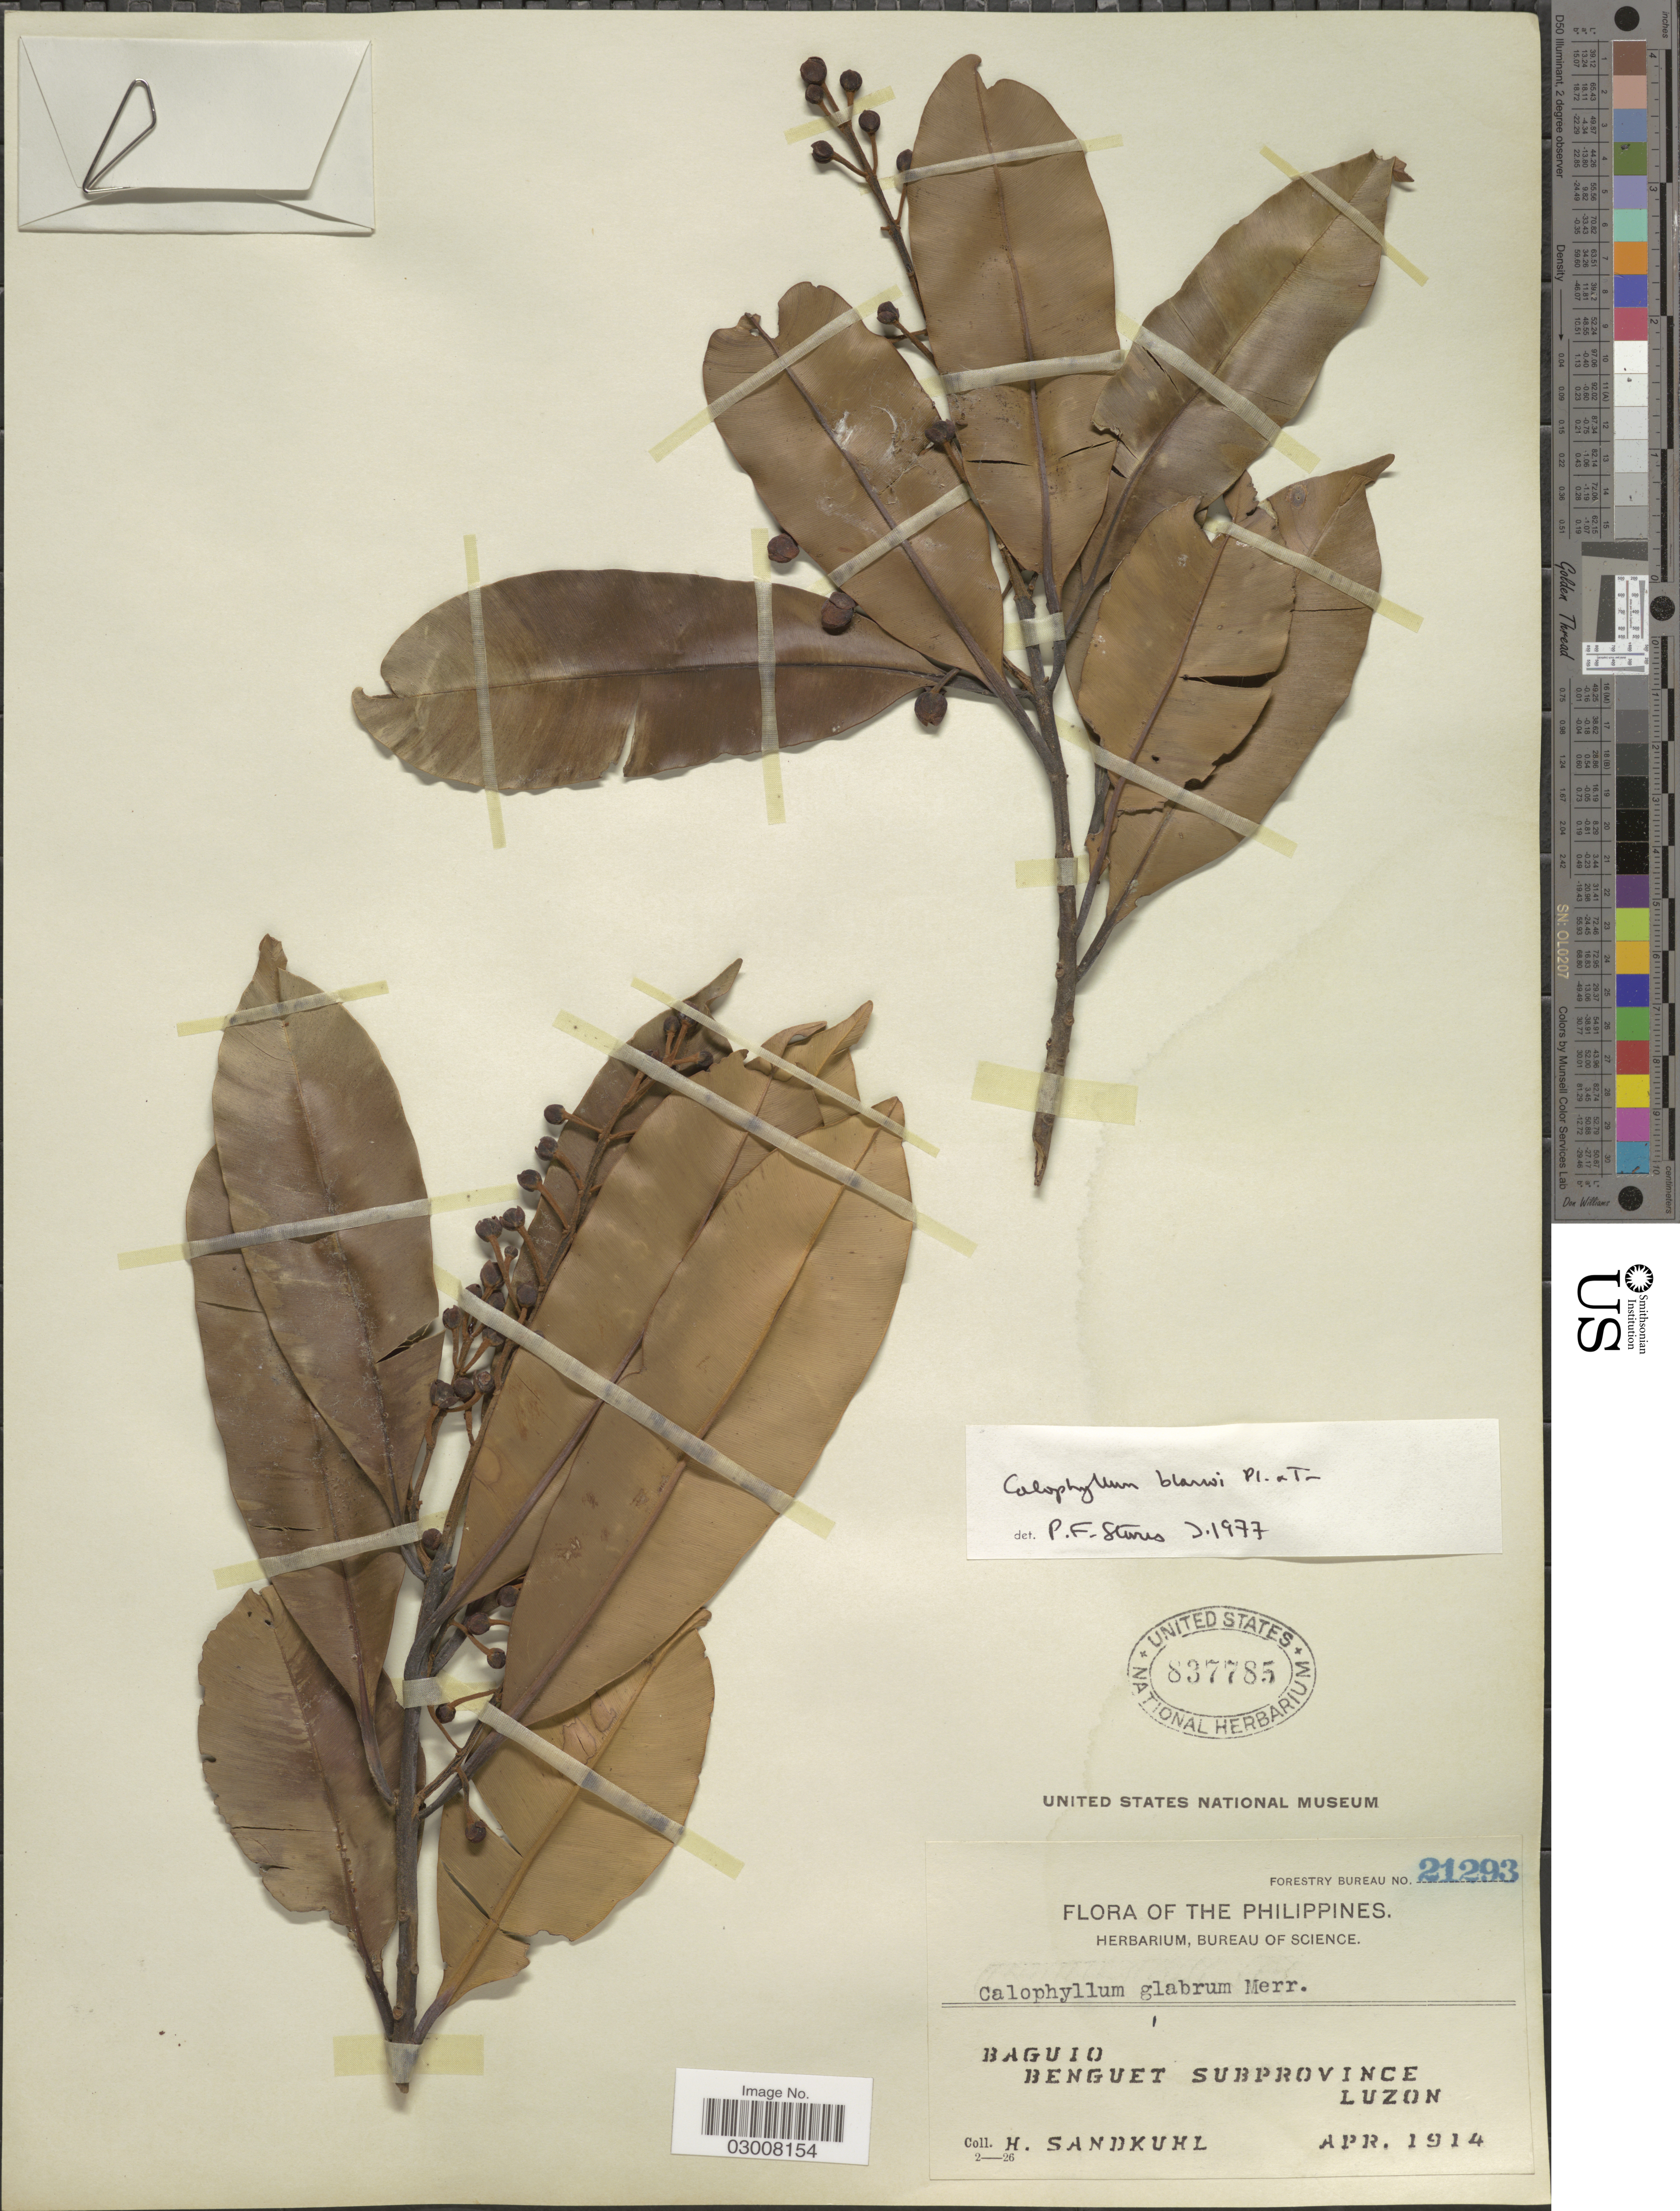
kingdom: Plantae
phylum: Tracheophyta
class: Magnoliopsida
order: Malpighiales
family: Calophyllaceae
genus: Calophyllum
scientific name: Calophyllum blancoi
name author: Planch. & Triana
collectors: H. Sandkuhl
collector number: Forestry Bureau 21293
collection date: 1914-04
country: Philippines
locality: Baguio, Benguet Subprovince, Luzon.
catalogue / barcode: US 837785